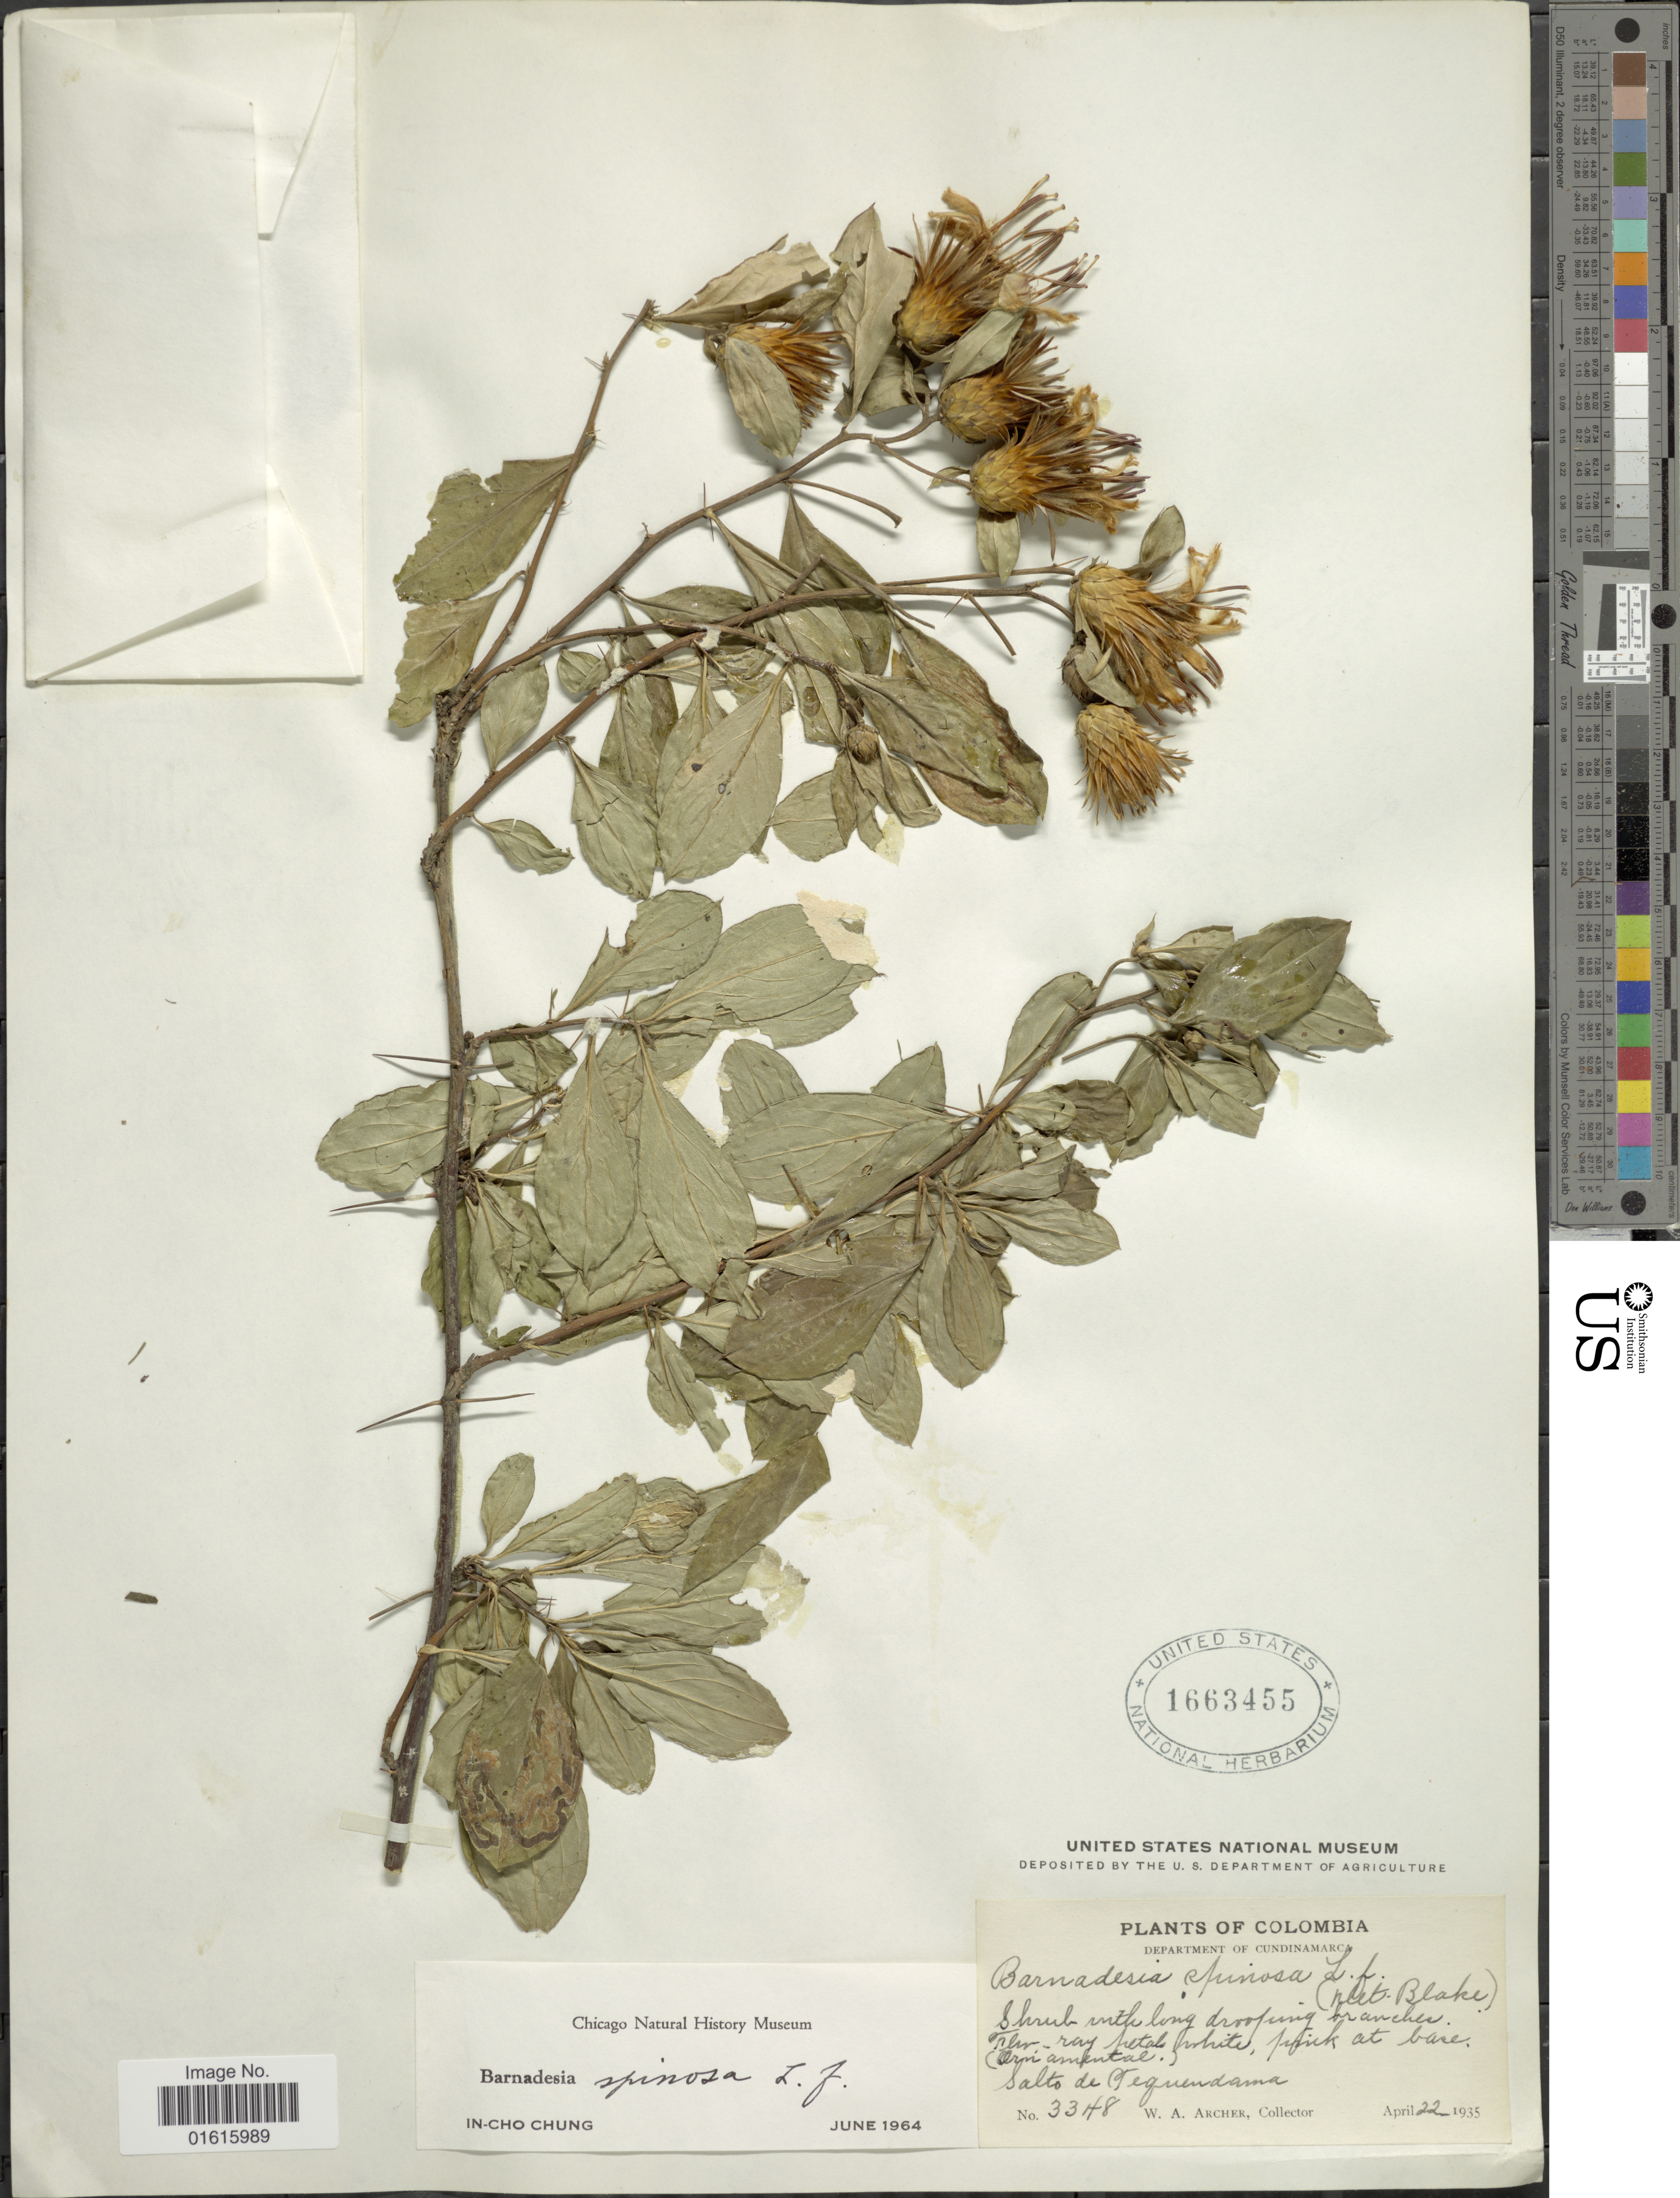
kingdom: Plantae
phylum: Tracheophyta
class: Magnoliopsida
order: Asterales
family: Asteraceae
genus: Barnadesia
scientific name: Barnadesia spinosa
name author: L. f.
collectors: W. A. Archer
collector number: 3348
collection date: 1935-04-22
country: Colombia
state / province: Cundinamarca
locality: Salto de Tequendama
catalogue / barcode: US 1663455